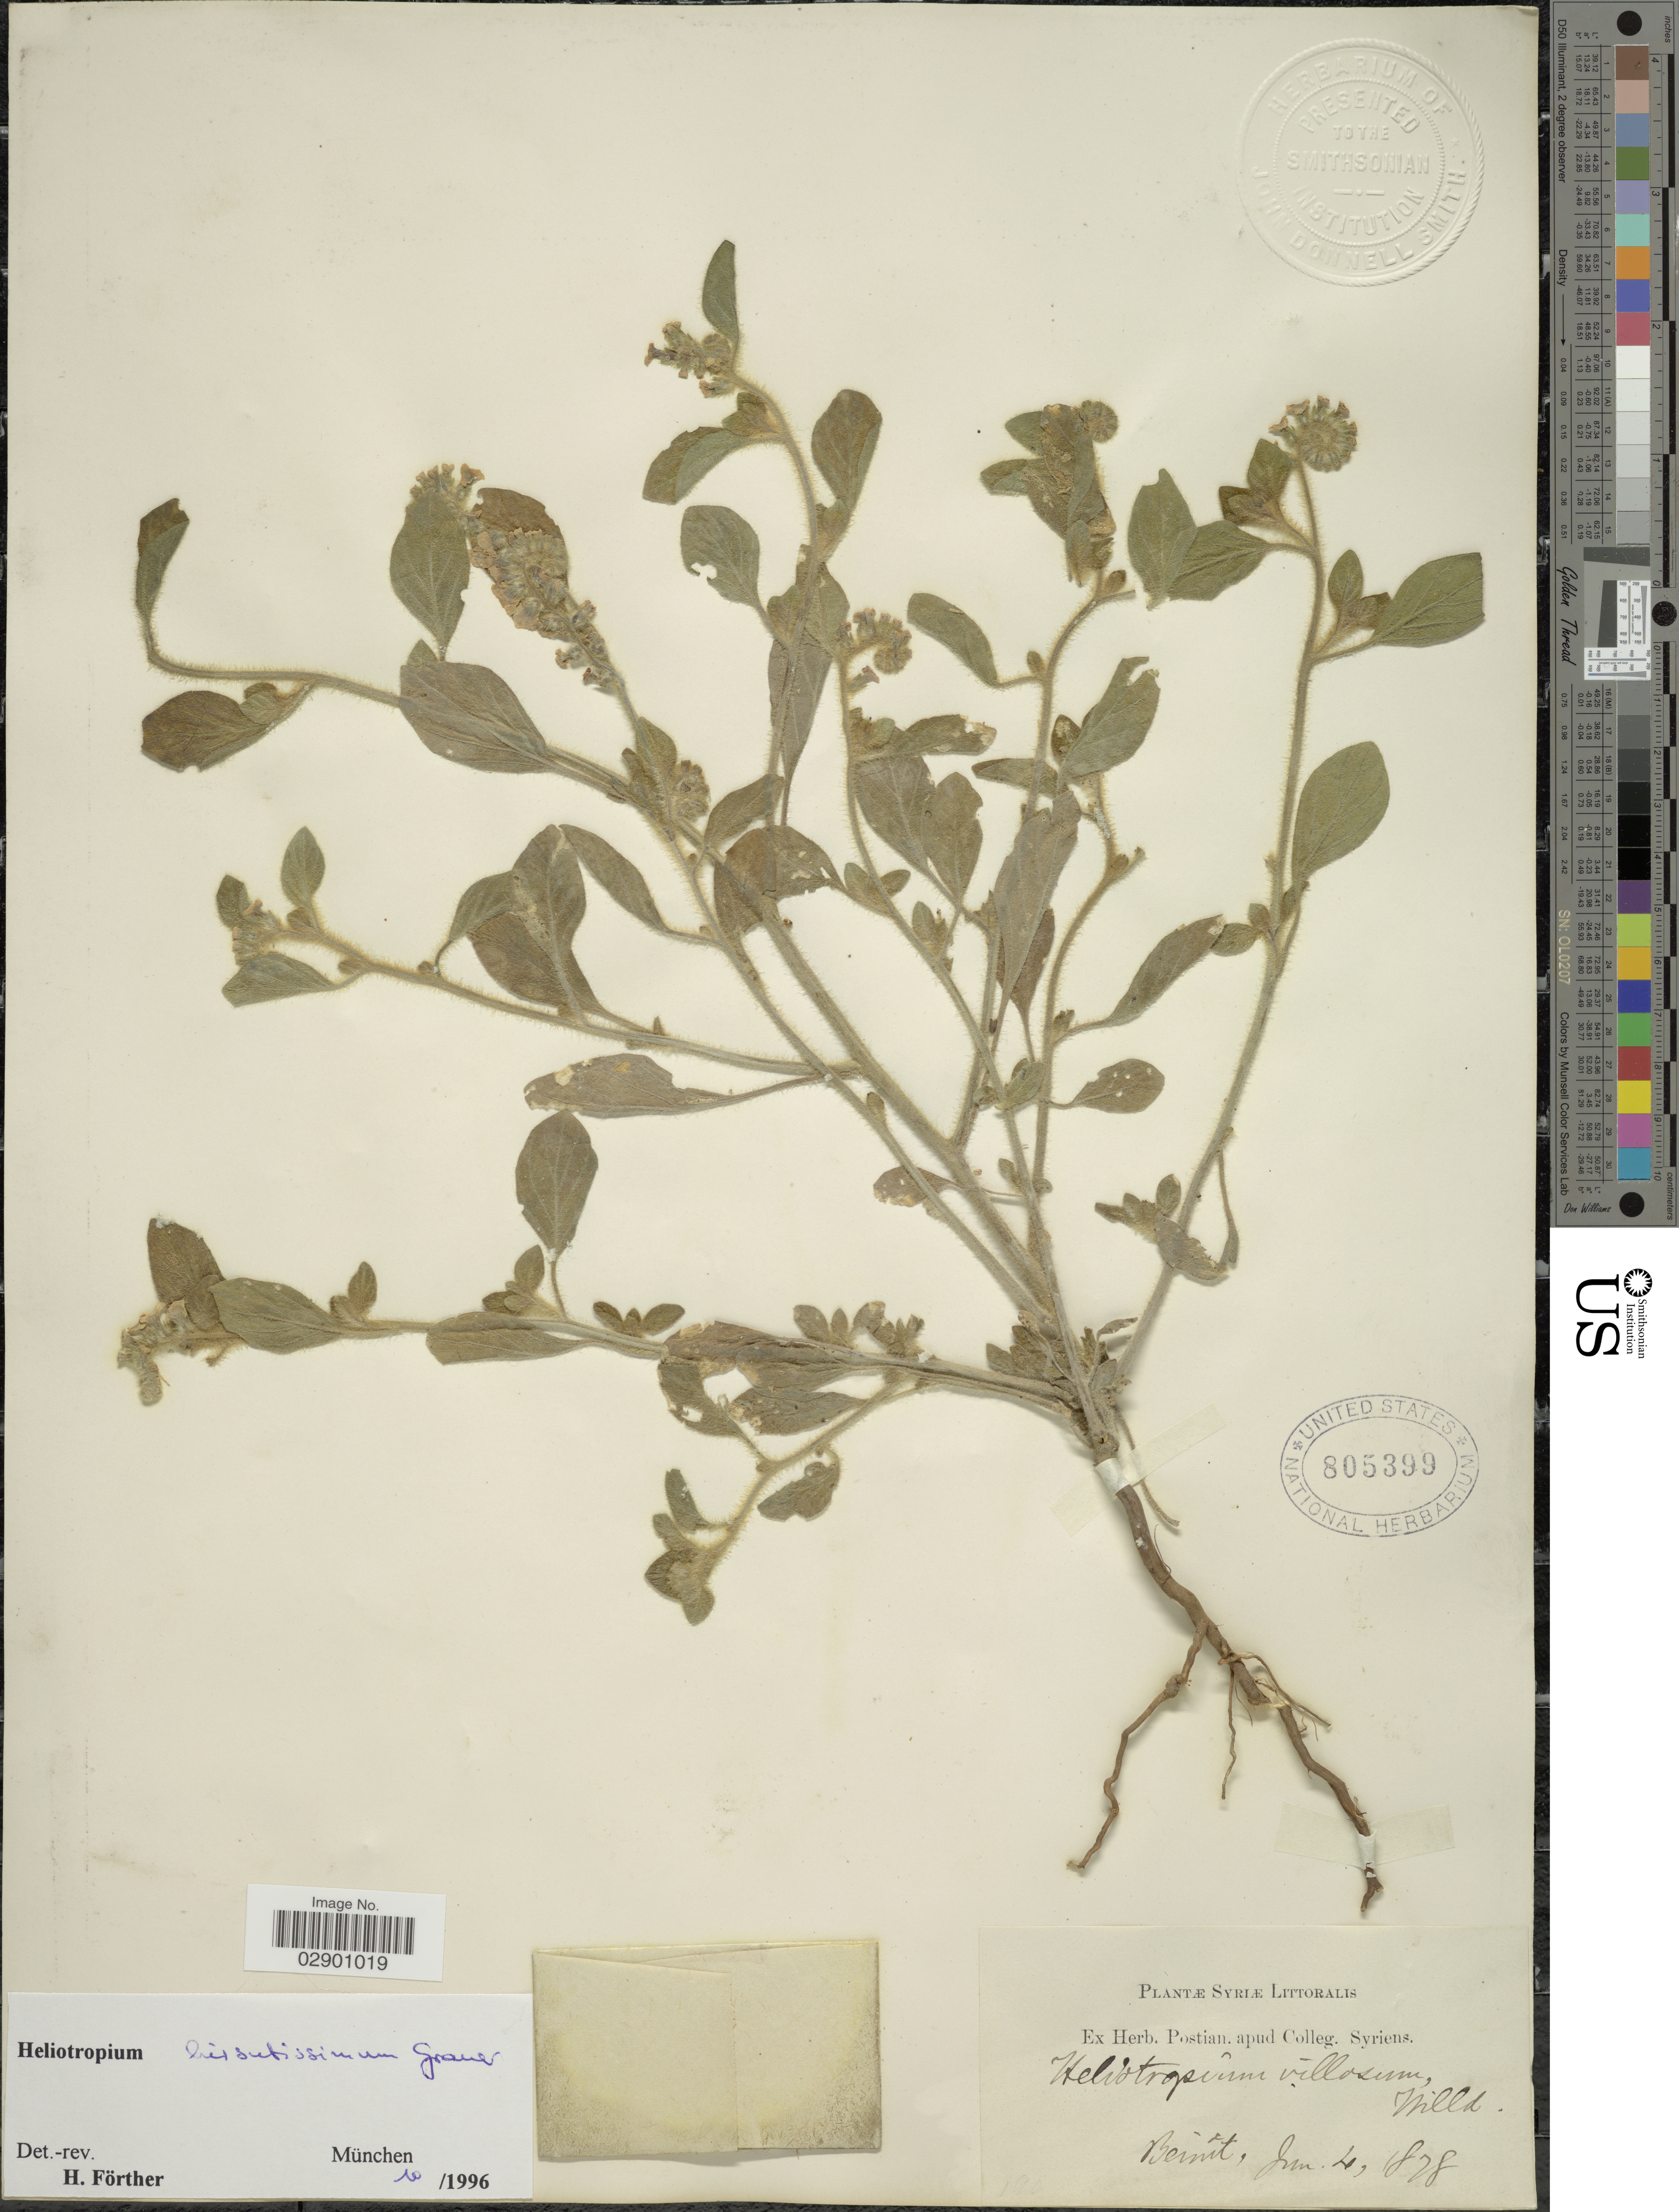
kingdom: Plantae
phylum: Tracheophyta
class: Magnoliopsida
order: Boraginales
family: Heliotropiaceae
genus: Heliotropium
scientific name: Heliotropium hirsutissimum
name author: Grauer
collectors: ex herb. Postian. apud Colleg. Syriens. Protest. USE "Fannie P. A. Shepard" (10308853) AS PRIMARY COLLECTOR INSTEAD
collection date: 1828-01-04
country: Lebanon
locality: Syriæ Littoralis. Beirut.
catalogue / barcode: US 805399